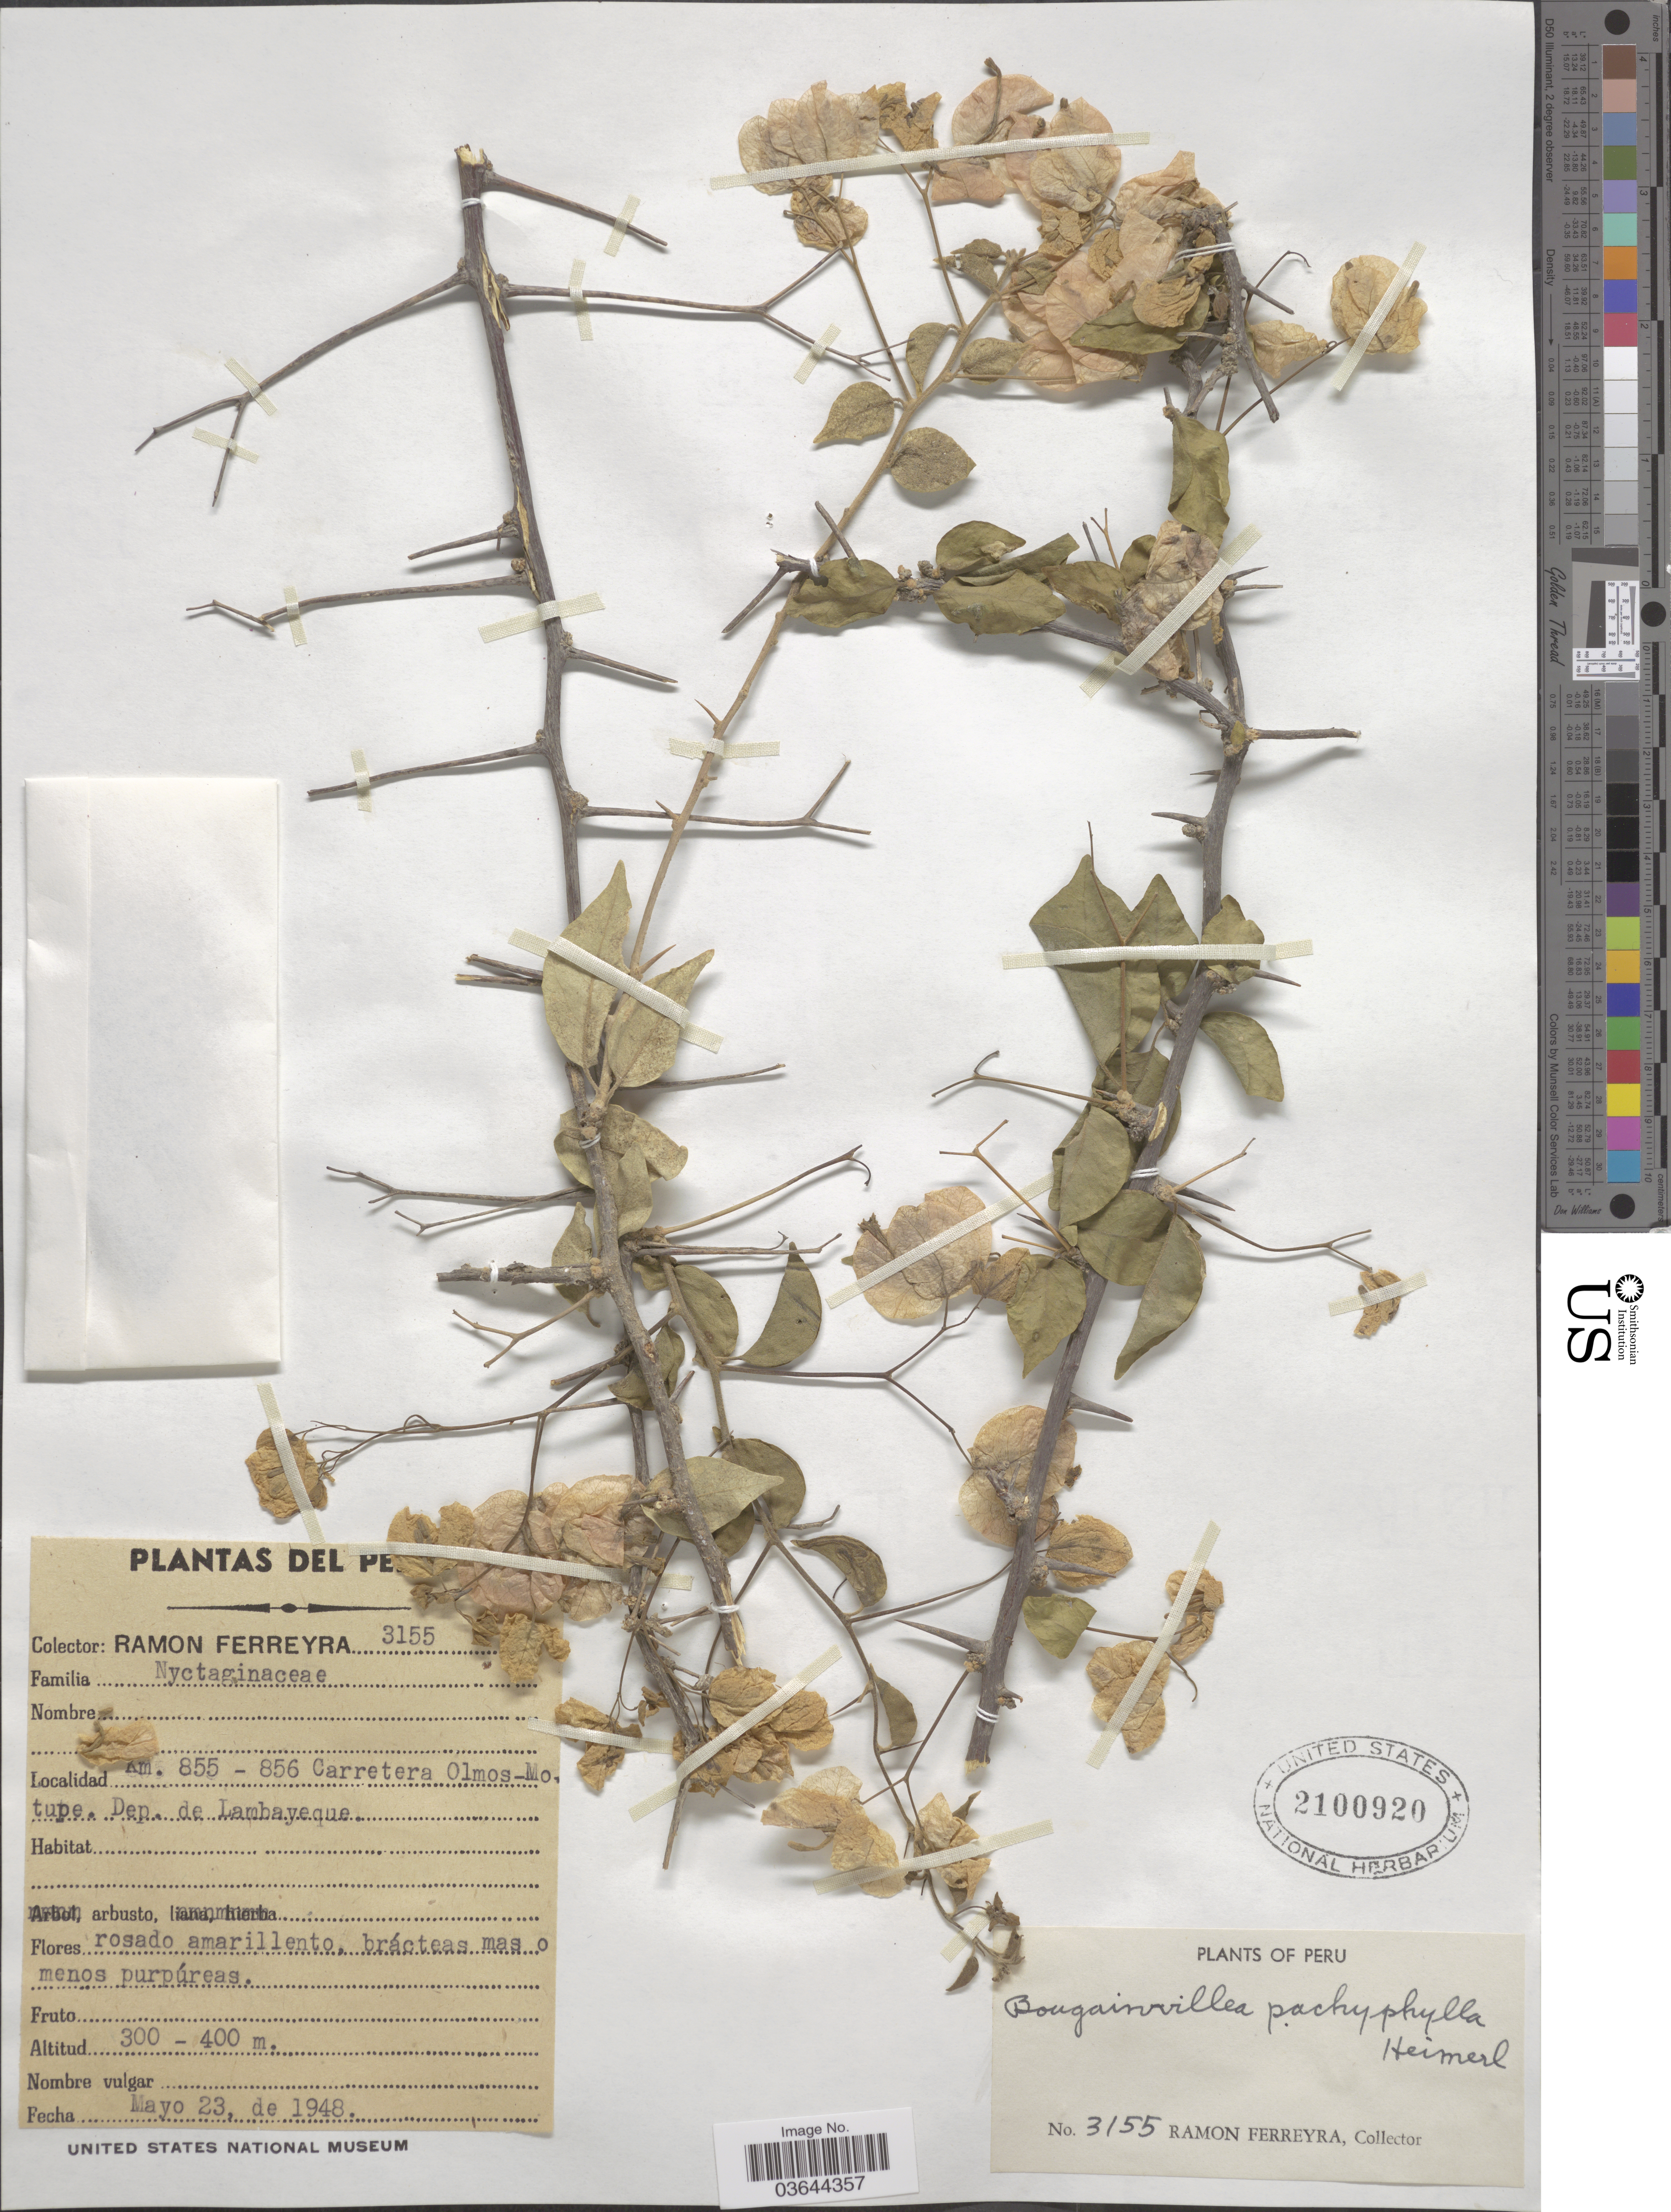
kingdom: Plantae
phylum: Tracheophyta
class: Magnoliopsida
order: Caryophyllales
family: Nyctaginaceae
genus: Bougainvillea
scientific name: Bougainvillea pachyphylla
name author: Heimerl ex Standl.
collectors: R. A. Ferreyra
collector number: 3155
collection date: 1948-05-23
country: Peru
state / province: Lambayeque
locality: Km. 855 - 856 Carretera Olmos-Mo. Dep. de Lambayeque.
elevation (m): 300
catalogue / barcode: US 2100920